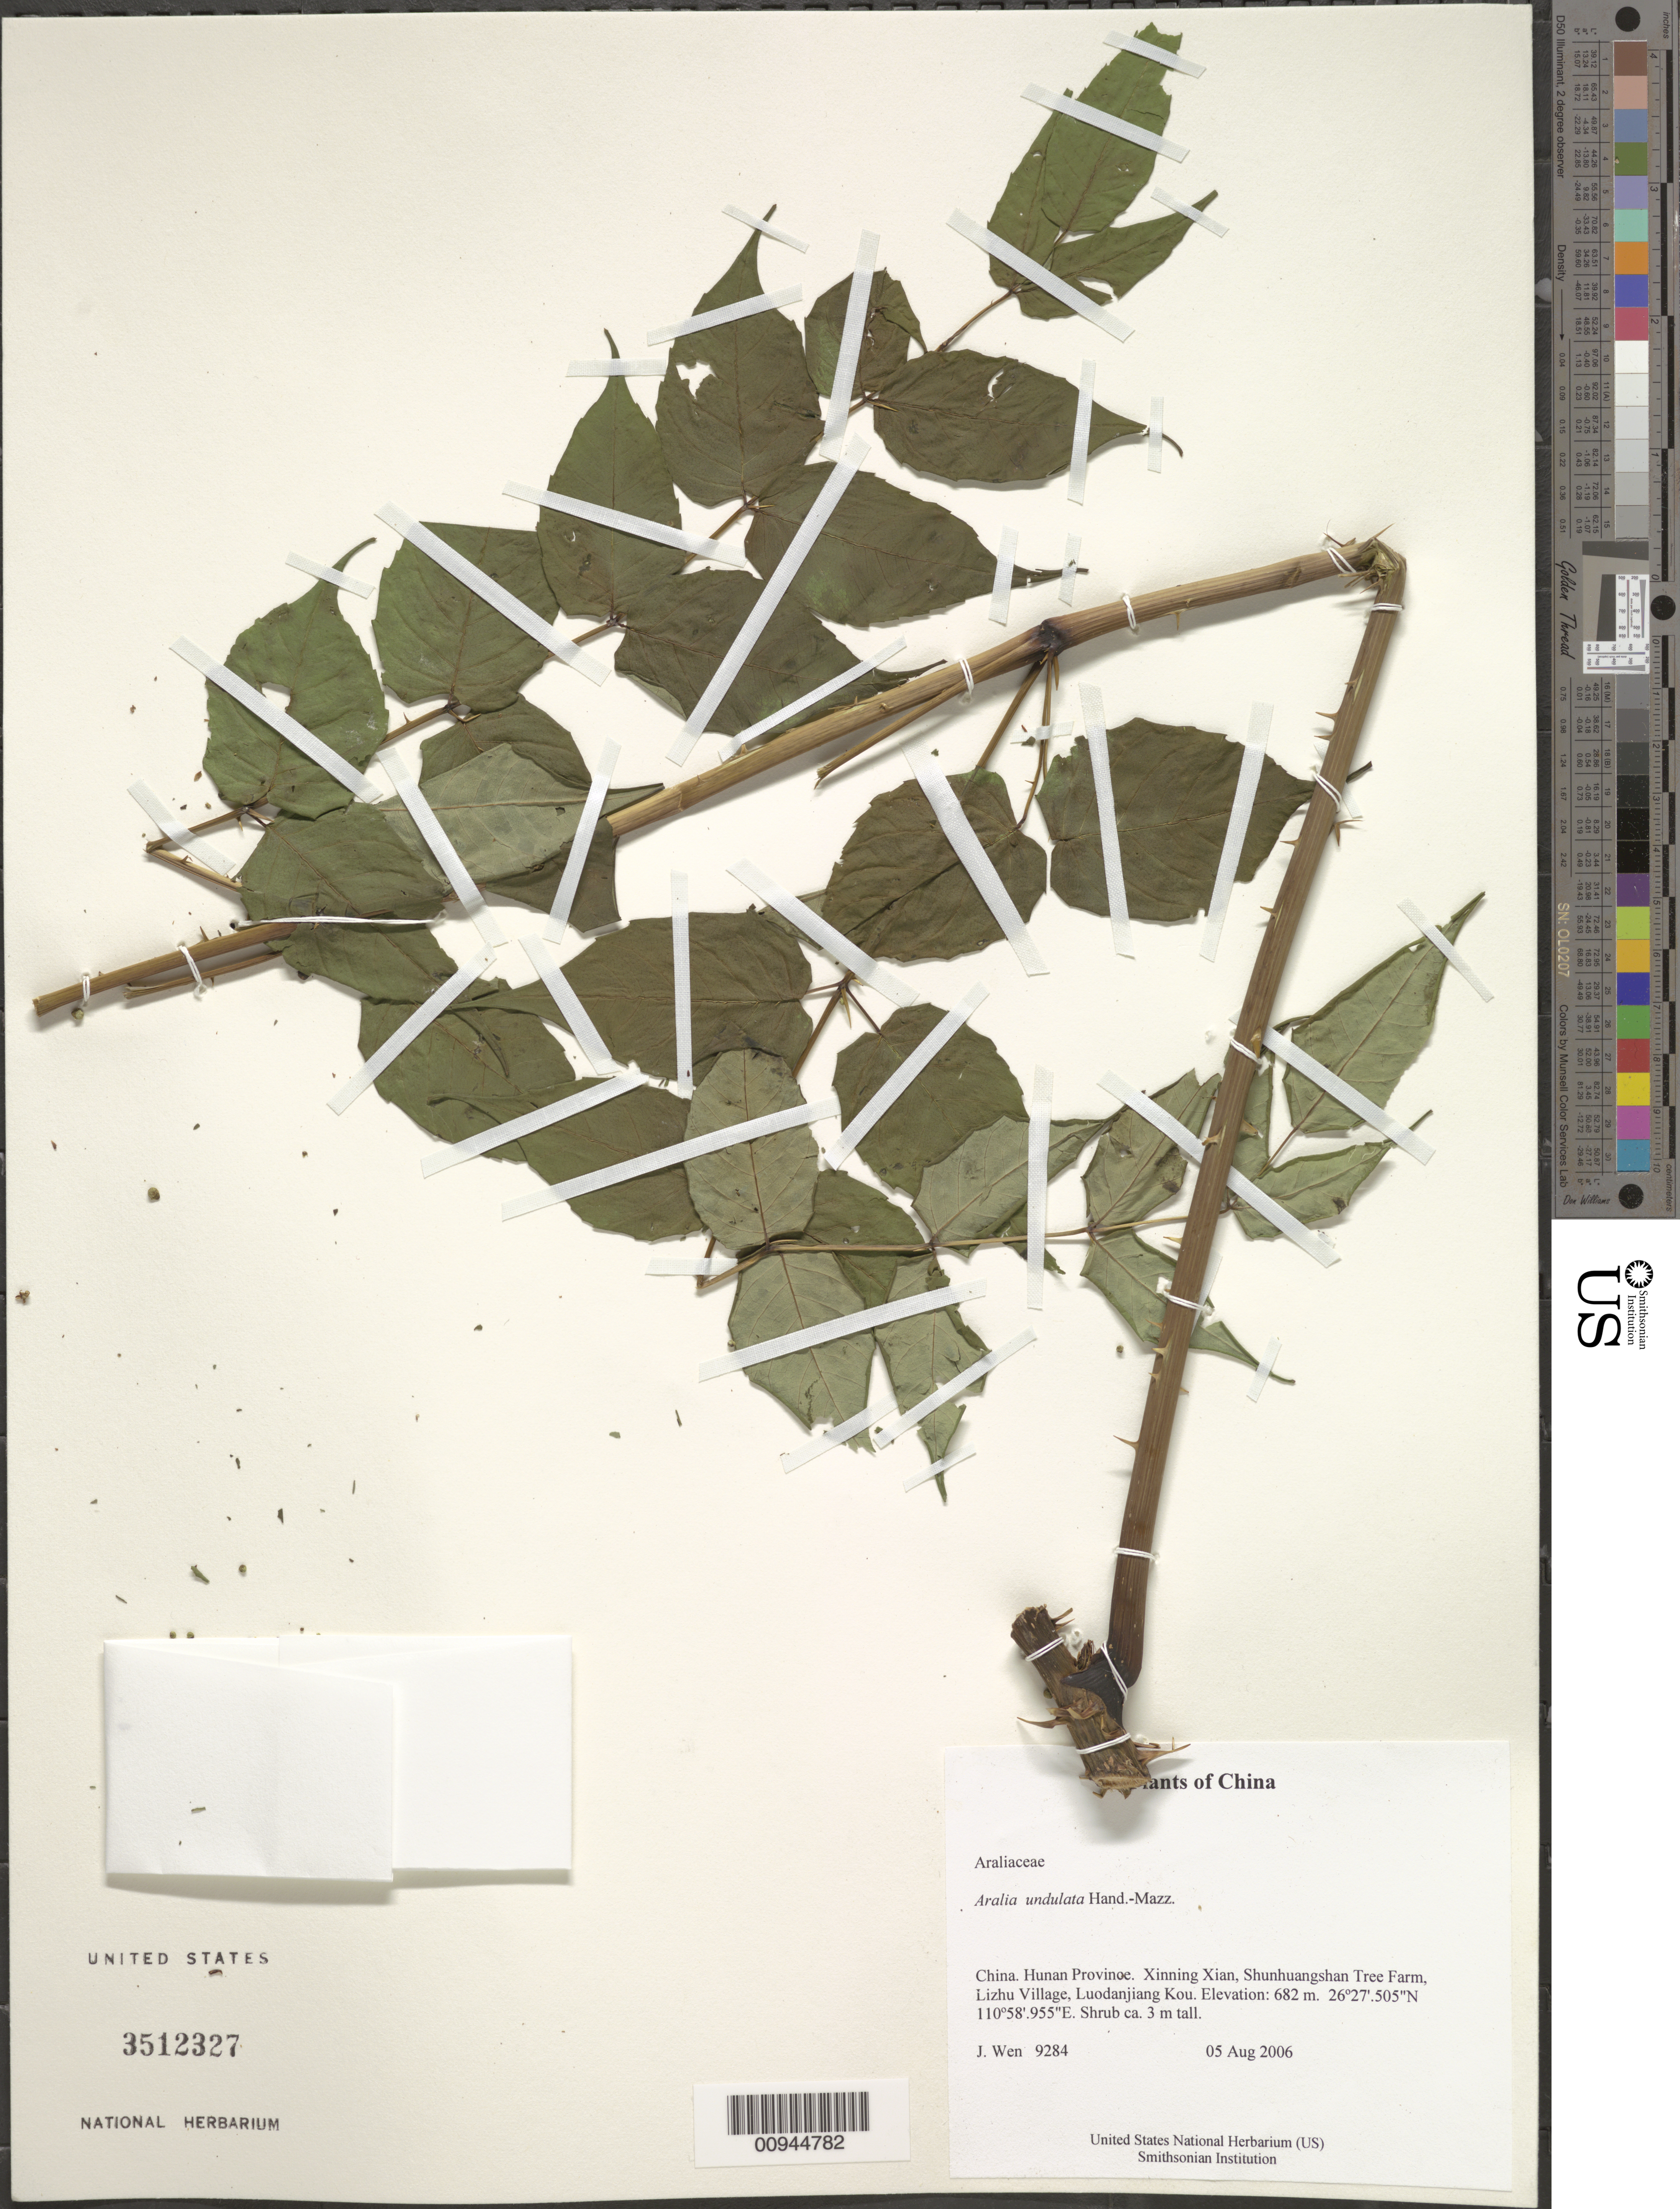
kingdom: Plantae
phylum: Tracheophyta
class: Magnoliopsida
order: Apiales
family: Araliaceae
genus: Aralia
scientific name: Aralia undulata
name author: Hand.-Mazz.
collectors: J. Wen & S. Wu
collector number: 9284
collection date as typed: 05 Aug 2006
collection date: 2006-08-05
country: China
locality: Hunan Province. Xinning Xian, Shunhuangshan Tree Farm, Lizhu Village, Luodanjiang Kou.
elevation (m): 682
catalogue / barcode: US 3512327